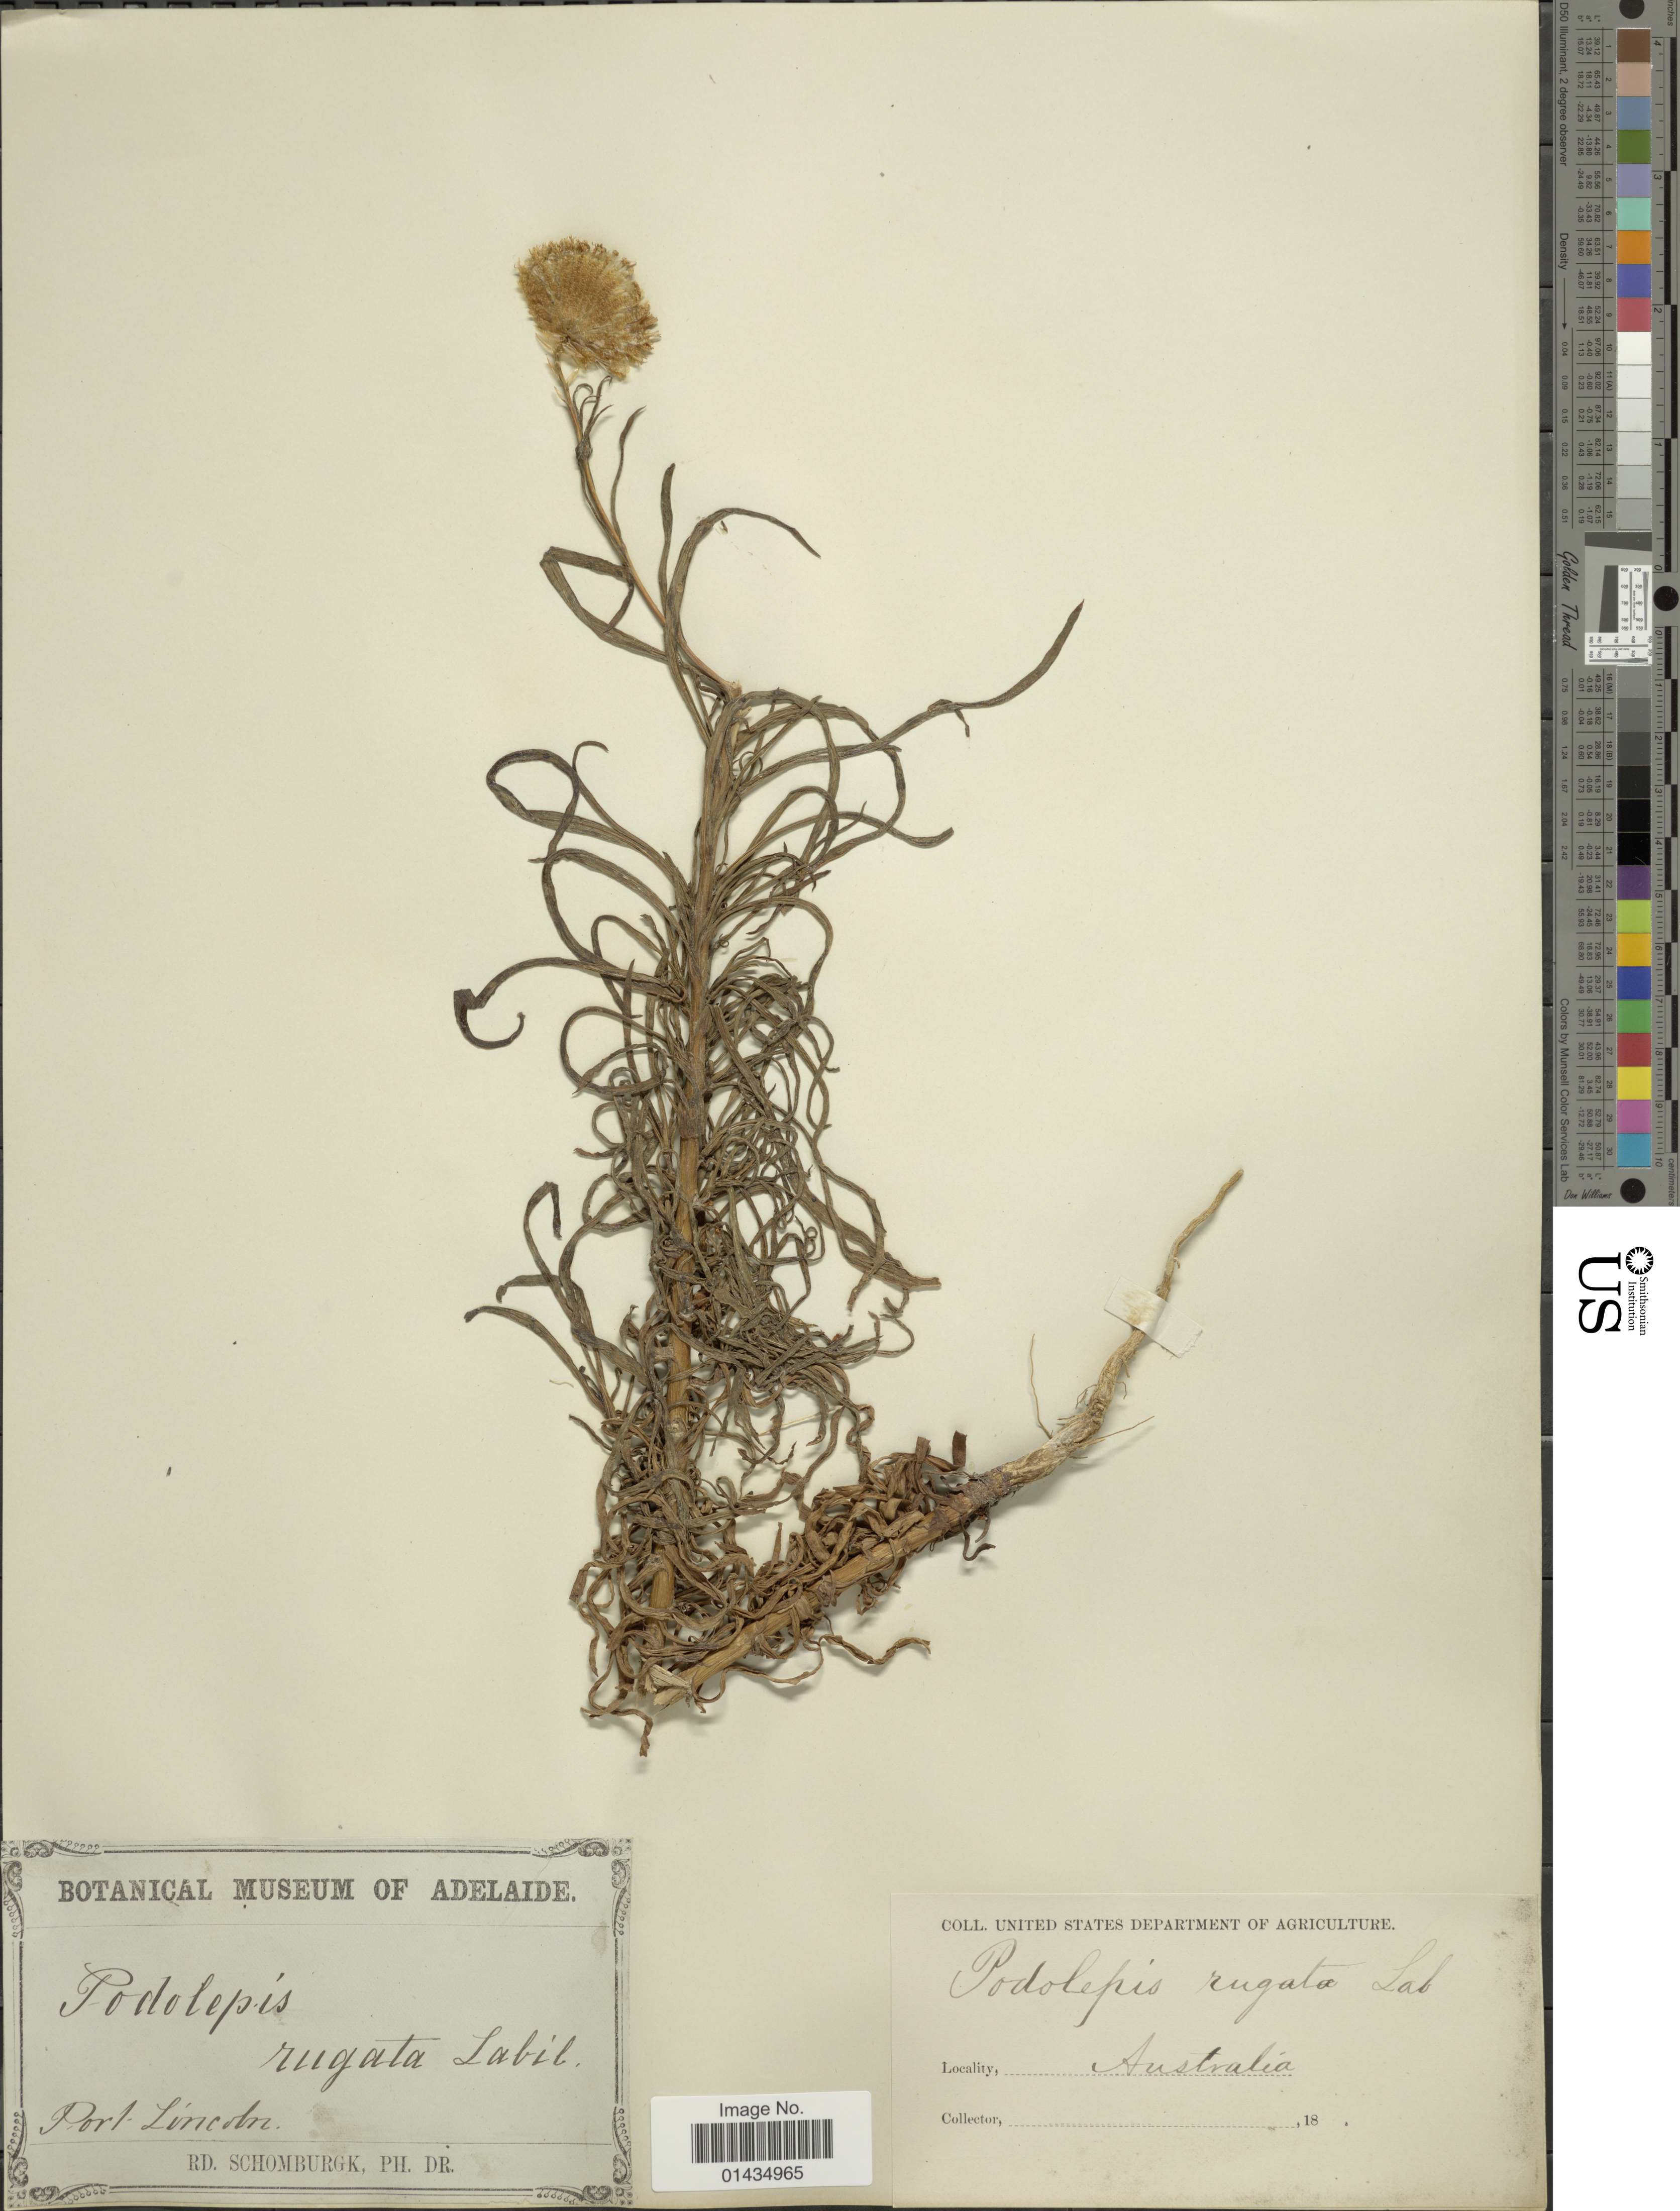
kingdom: Plantae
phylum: Tracheophyta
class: Magnoliopsida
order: Asterales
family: Asteraceae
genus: Podolepis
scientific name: Podolepis rugata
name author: Labill.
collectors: M. R. Schomburgk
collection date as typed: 18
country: Australia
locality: Port Lincoln